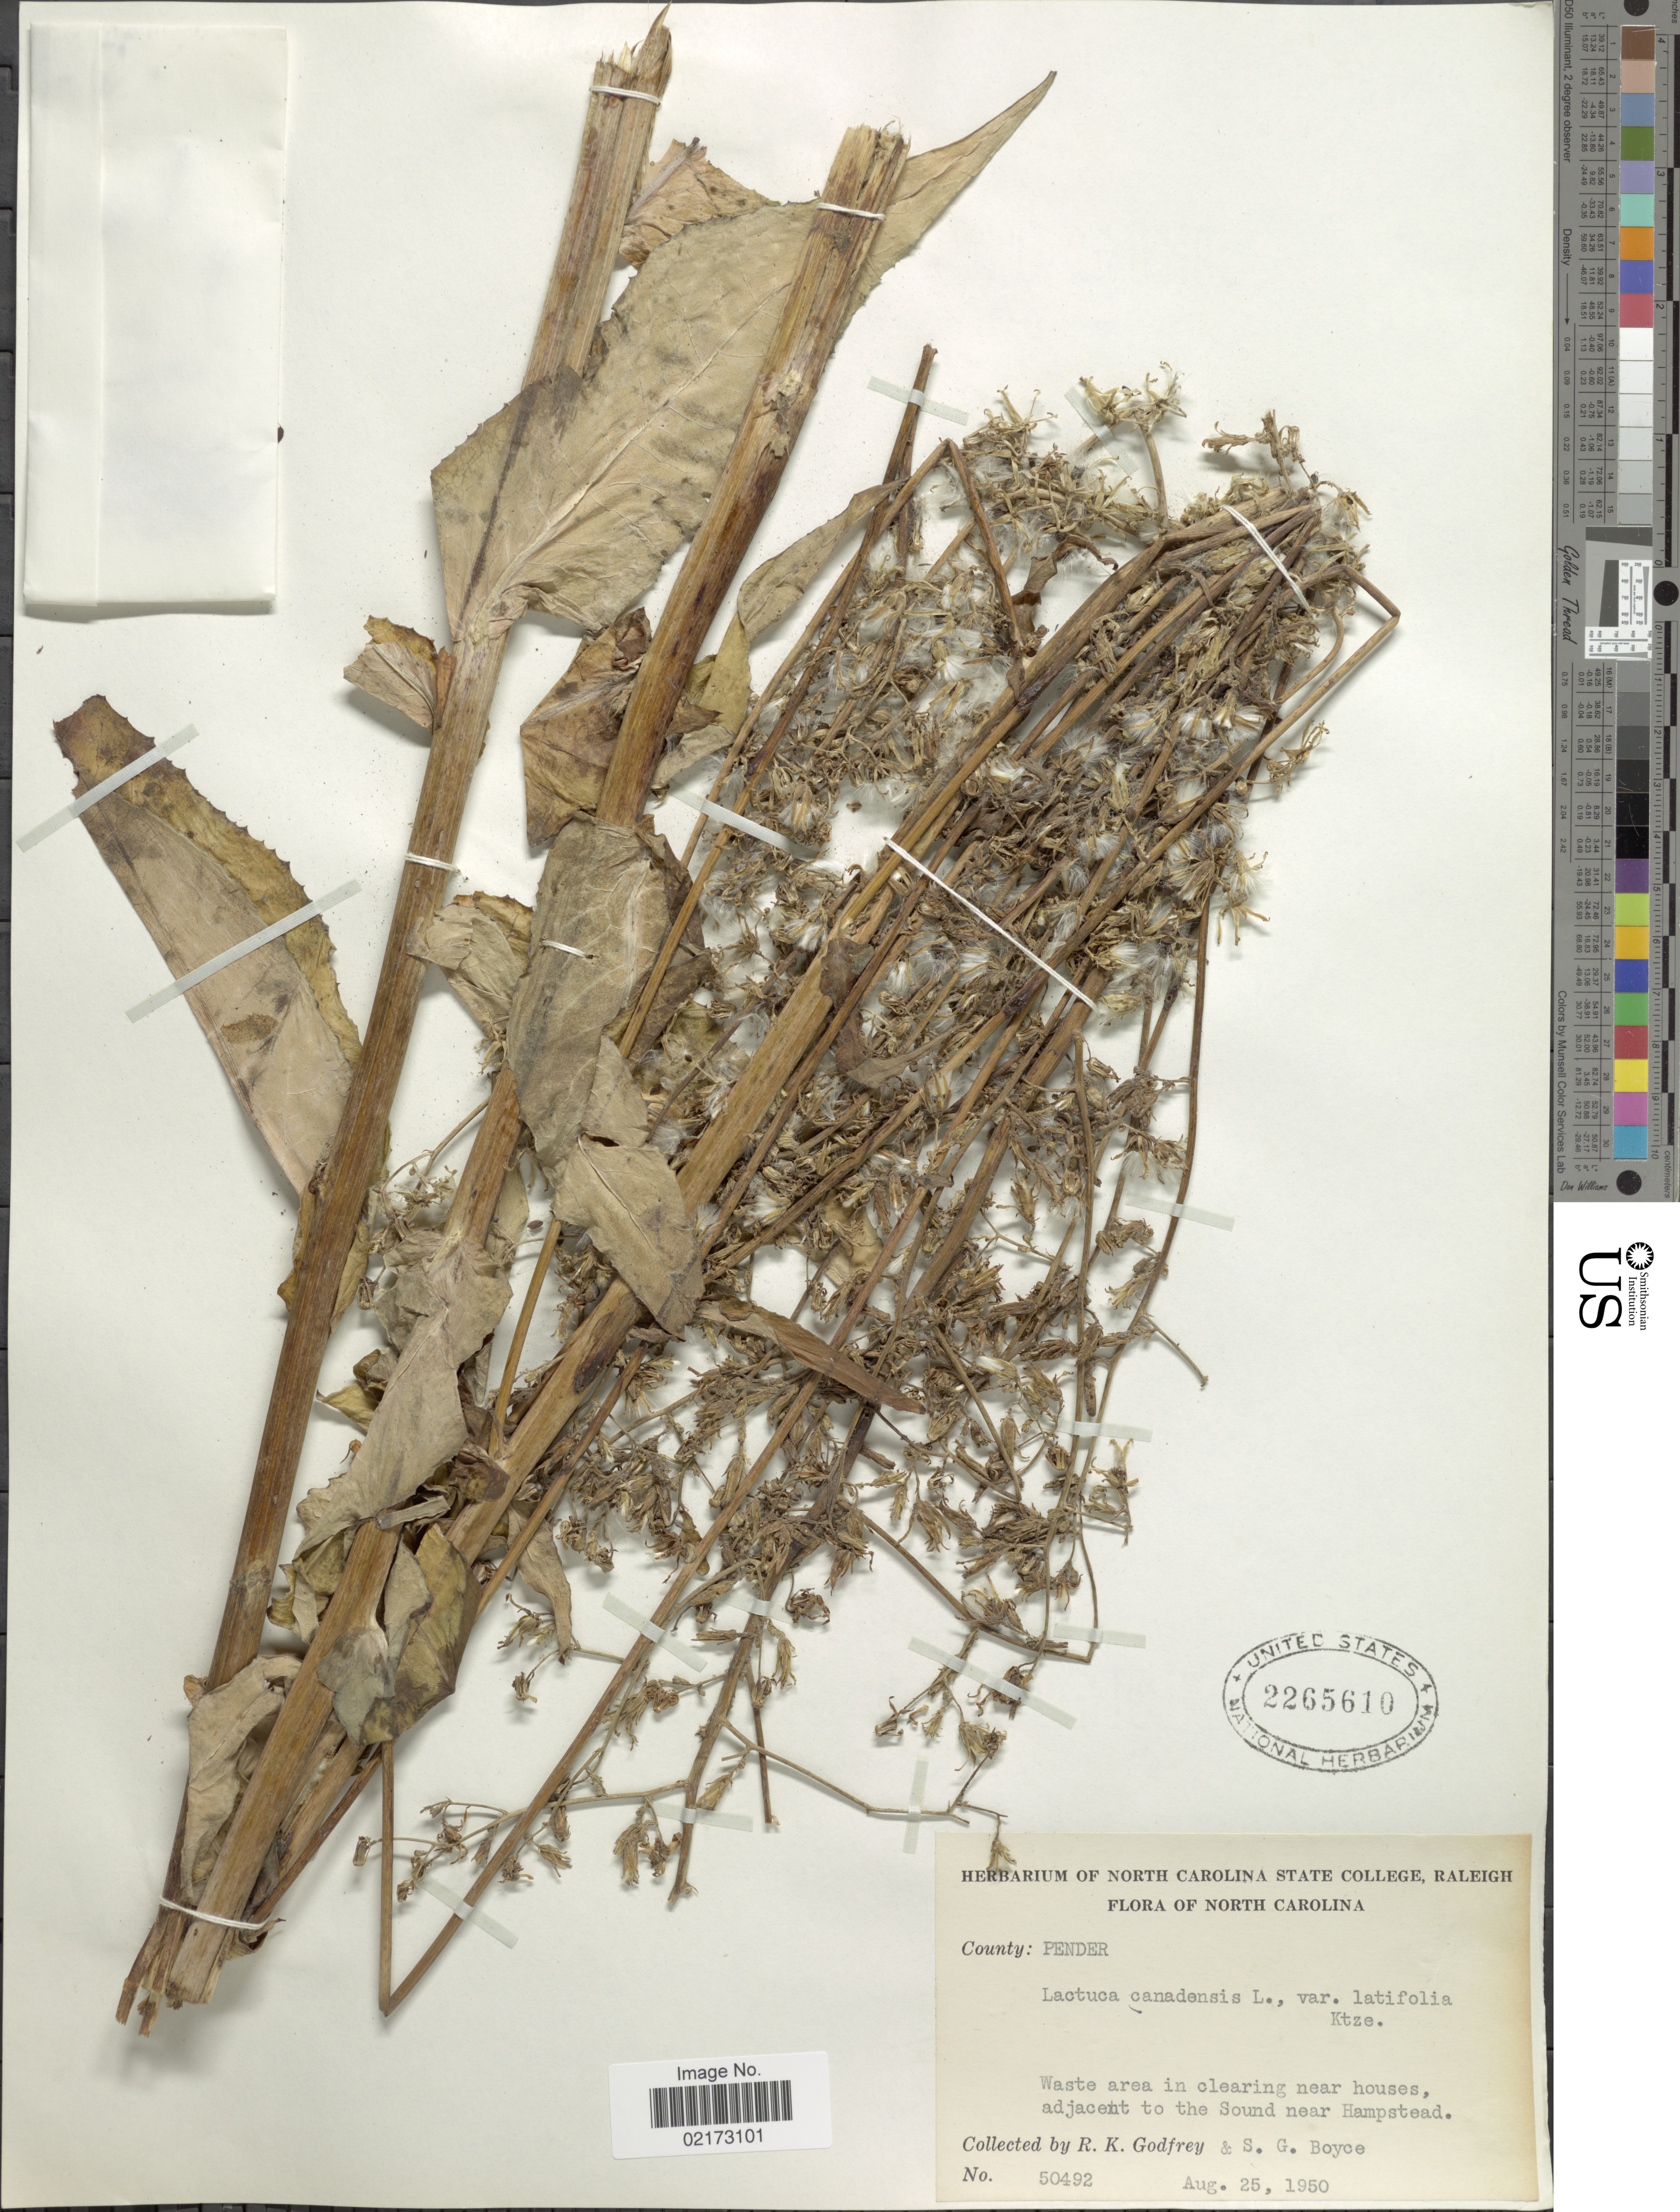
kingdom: Plantae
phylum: Tracheophyta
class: Magnoliopsida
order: Asterales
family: Asteraceae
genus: Lactuca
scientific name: Lactuca canadensis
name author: L.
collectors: R. K. Godfrey & S. Boyce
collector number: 50492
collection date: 1950-08-25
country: United States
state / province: North Carolina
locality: County Pender, adjacent to the Sound near Hampstead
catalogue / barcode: US 2265610